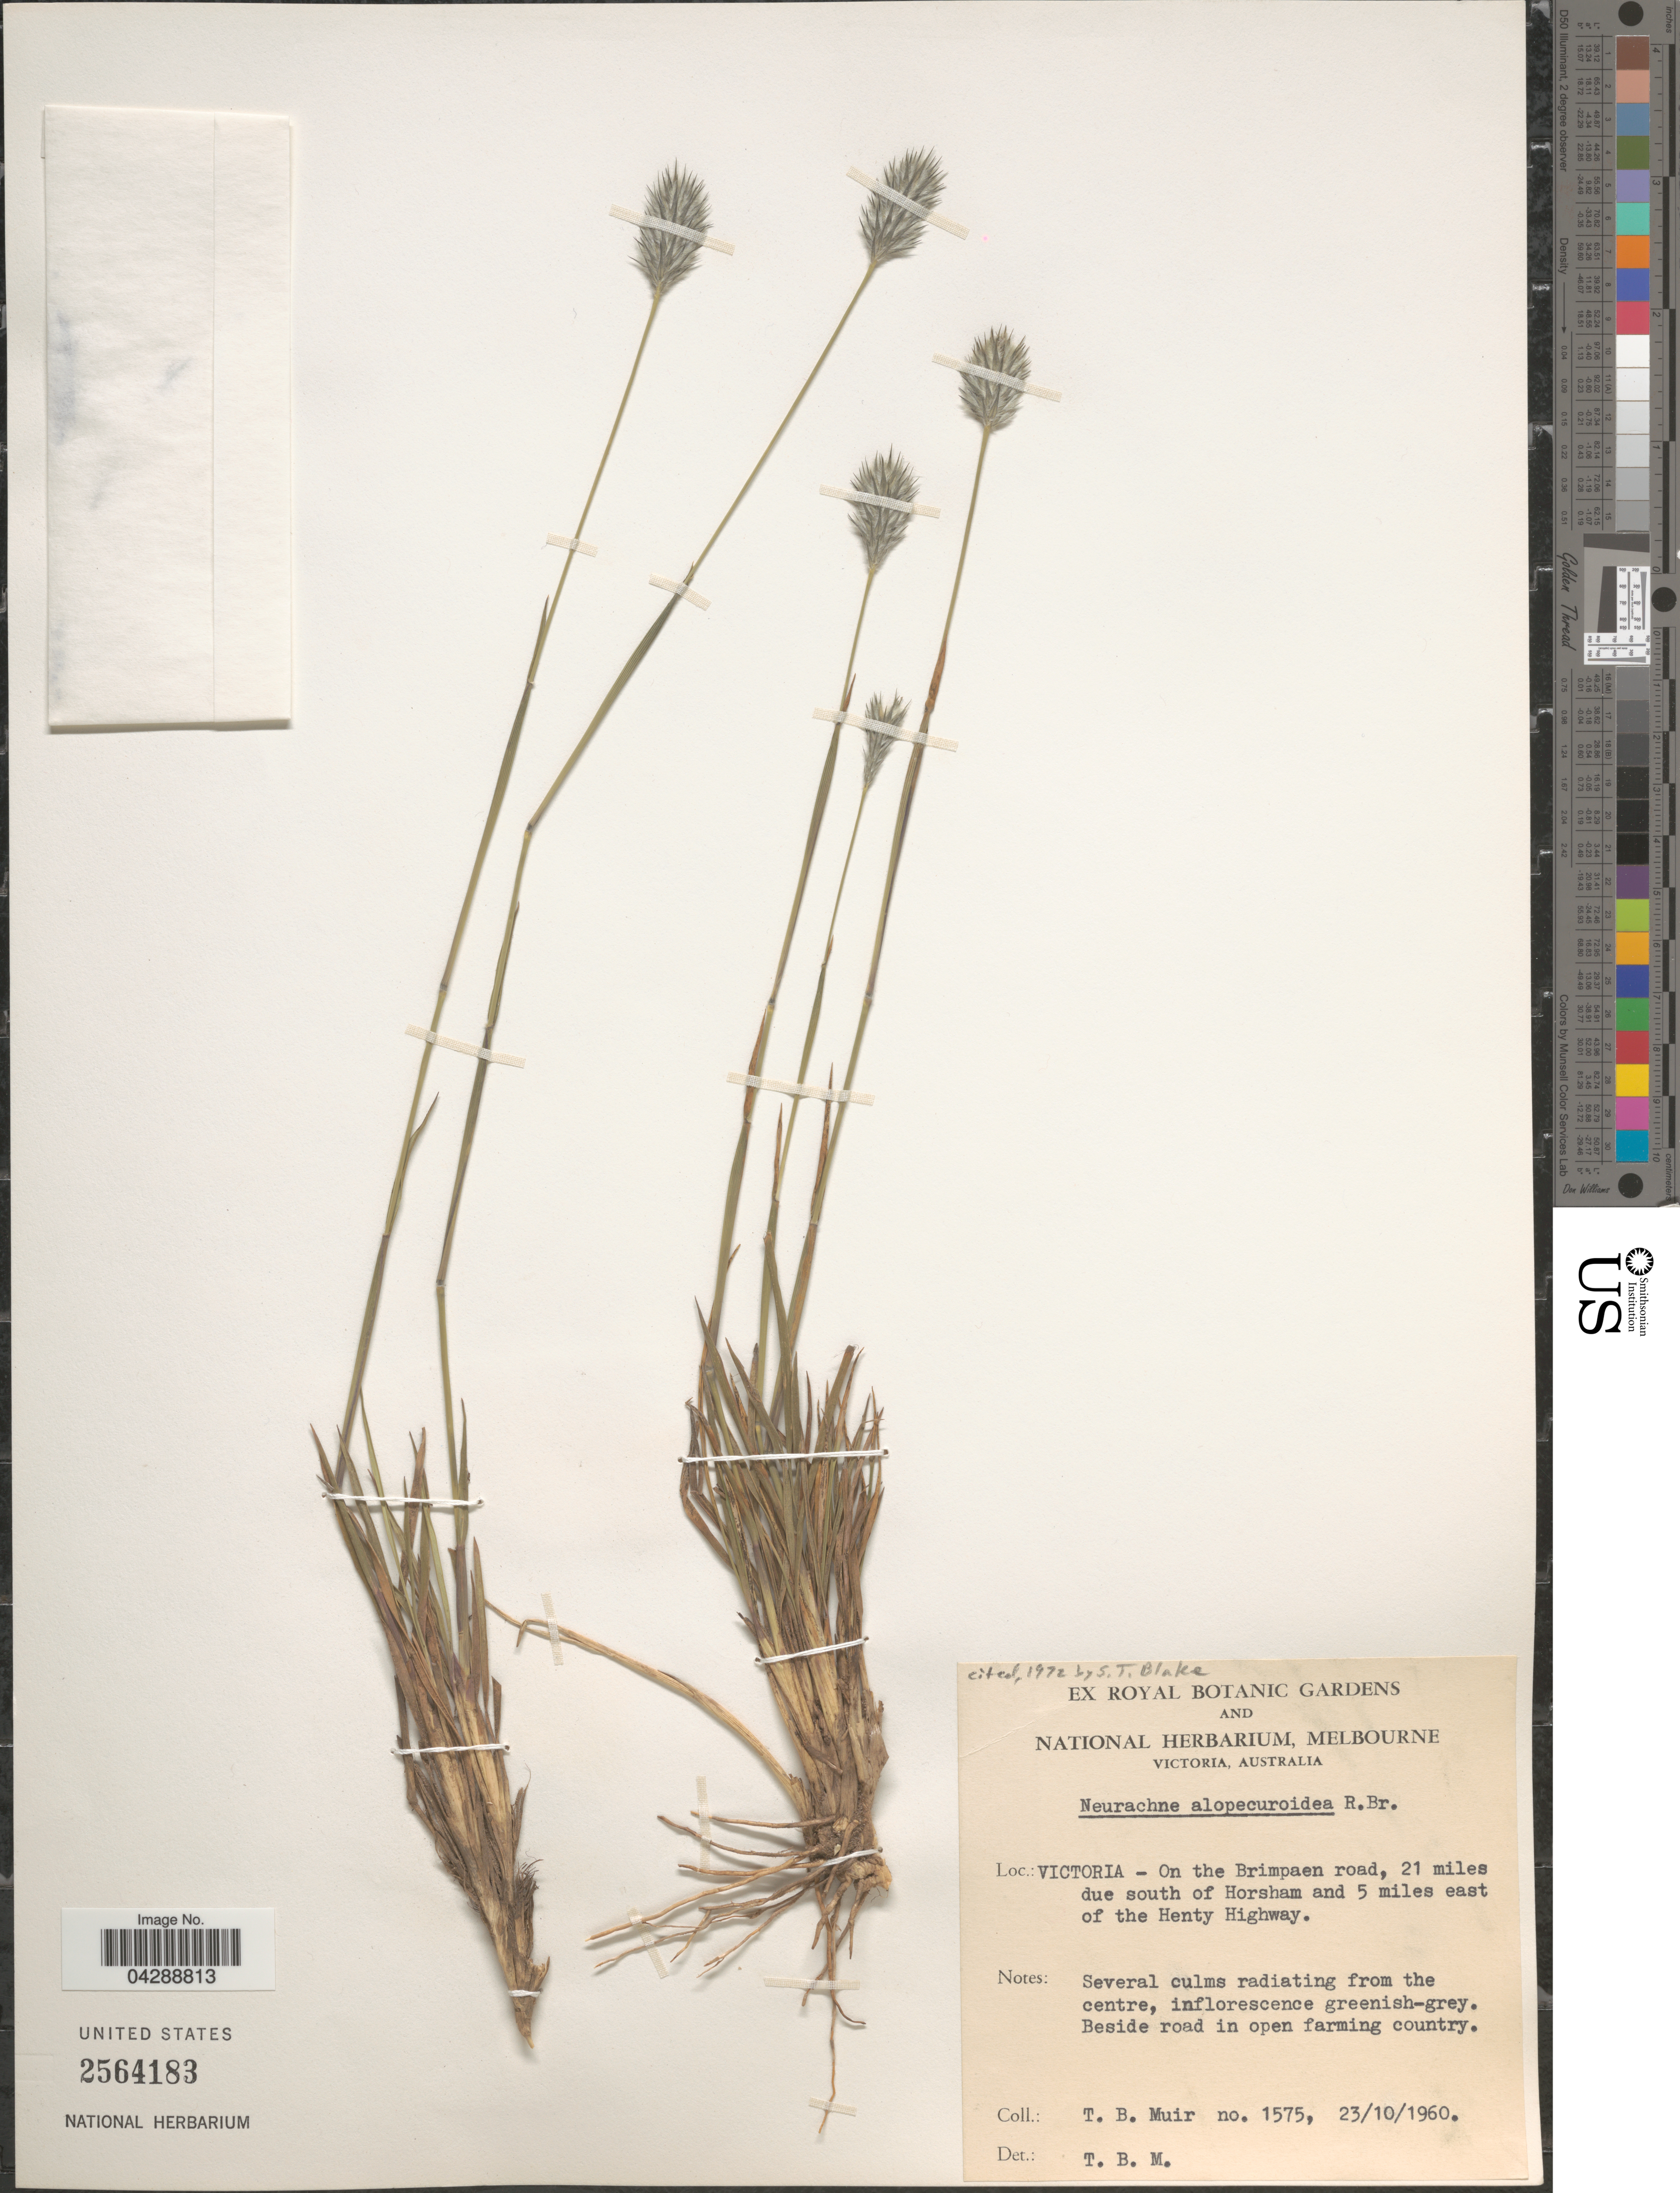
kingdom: Plantae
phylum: Tracheophyta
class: Liliopsida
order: Poales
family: Poaceae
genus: Neurachne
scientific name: Neurachne alopecuroidea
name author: R. Br.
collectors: T. Muir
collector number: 1575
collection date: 1960-10-23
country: Australia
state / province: Victoria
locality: Victoria - On the Brimpaen road, 21 miles due south of Horsham and 5 miles east of the Henty Highway. Beside road in open farming country.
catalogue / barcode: US 2564183